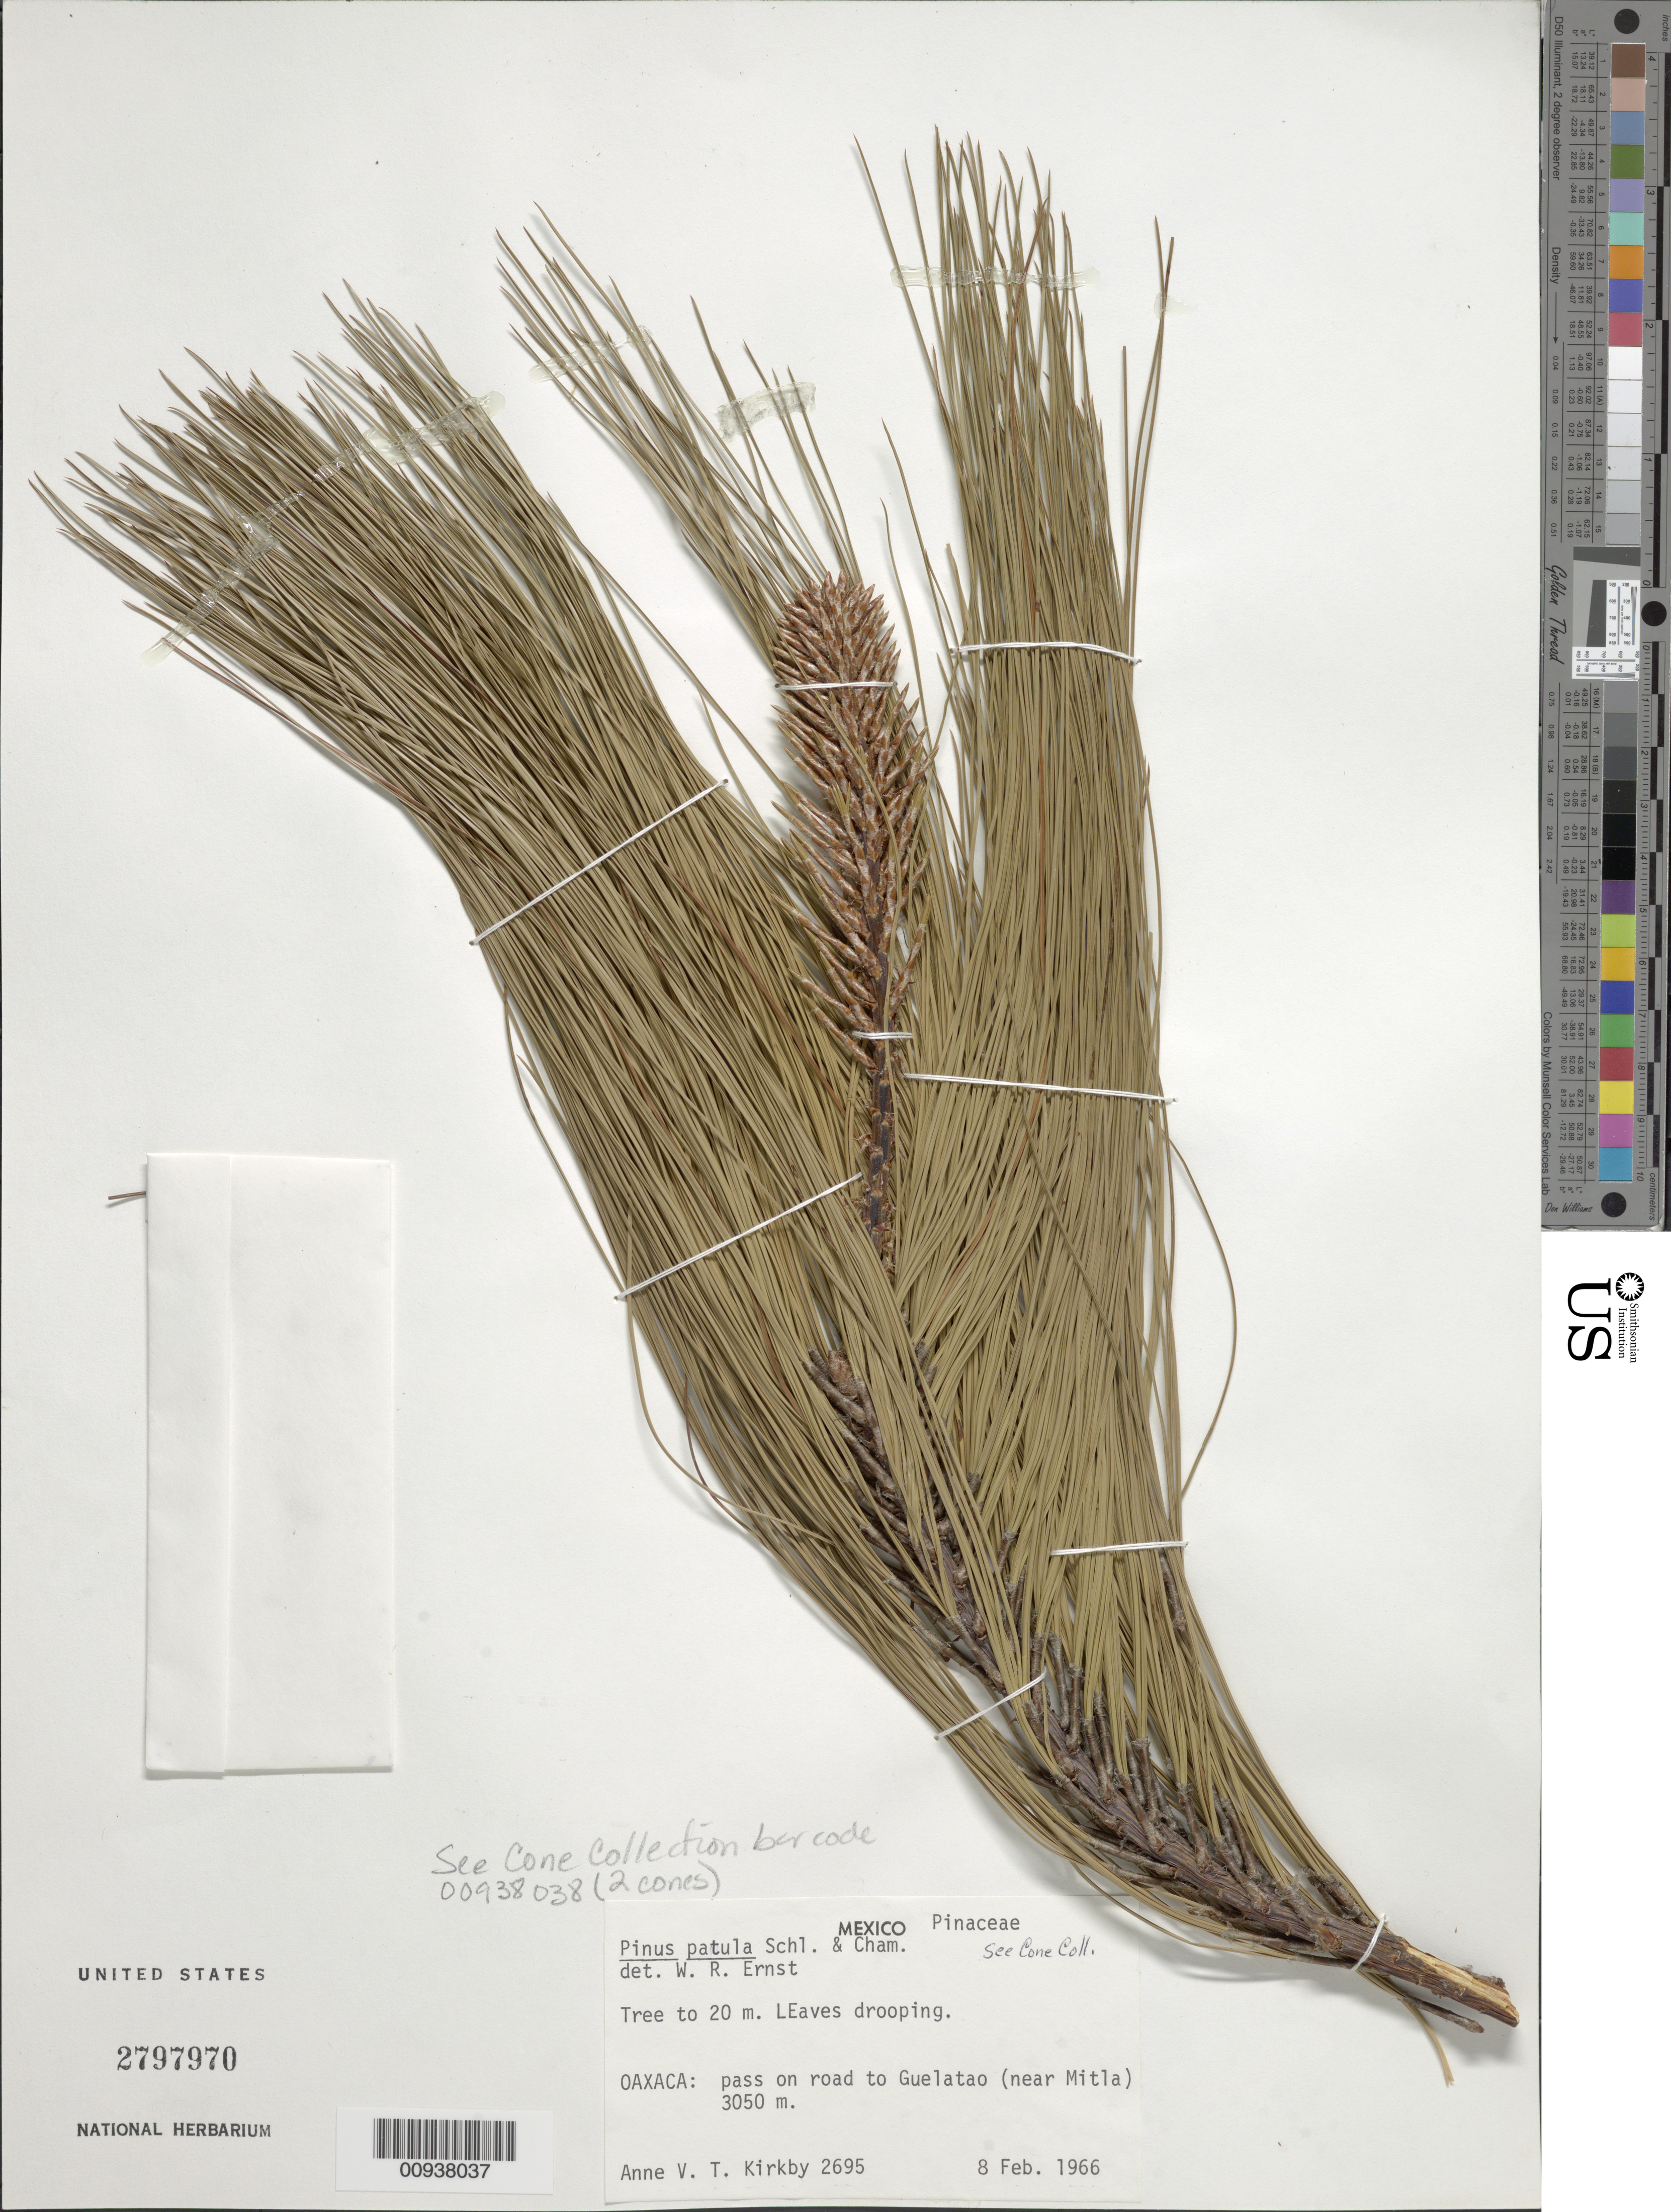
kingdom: Plantae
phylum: Tracheophyta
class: Pinopsida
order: Pinales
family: Pinaceae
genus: Pinus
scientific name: Pinus patula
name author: Schltdl. & Cham.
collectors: A. Kirkby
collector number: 2695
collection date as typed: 08 Feb 1966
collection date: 1966-02-08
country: Mexico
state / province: Oaxaca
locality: Pass on road to Guelatao (near Mitla).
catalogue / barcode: US 2797970